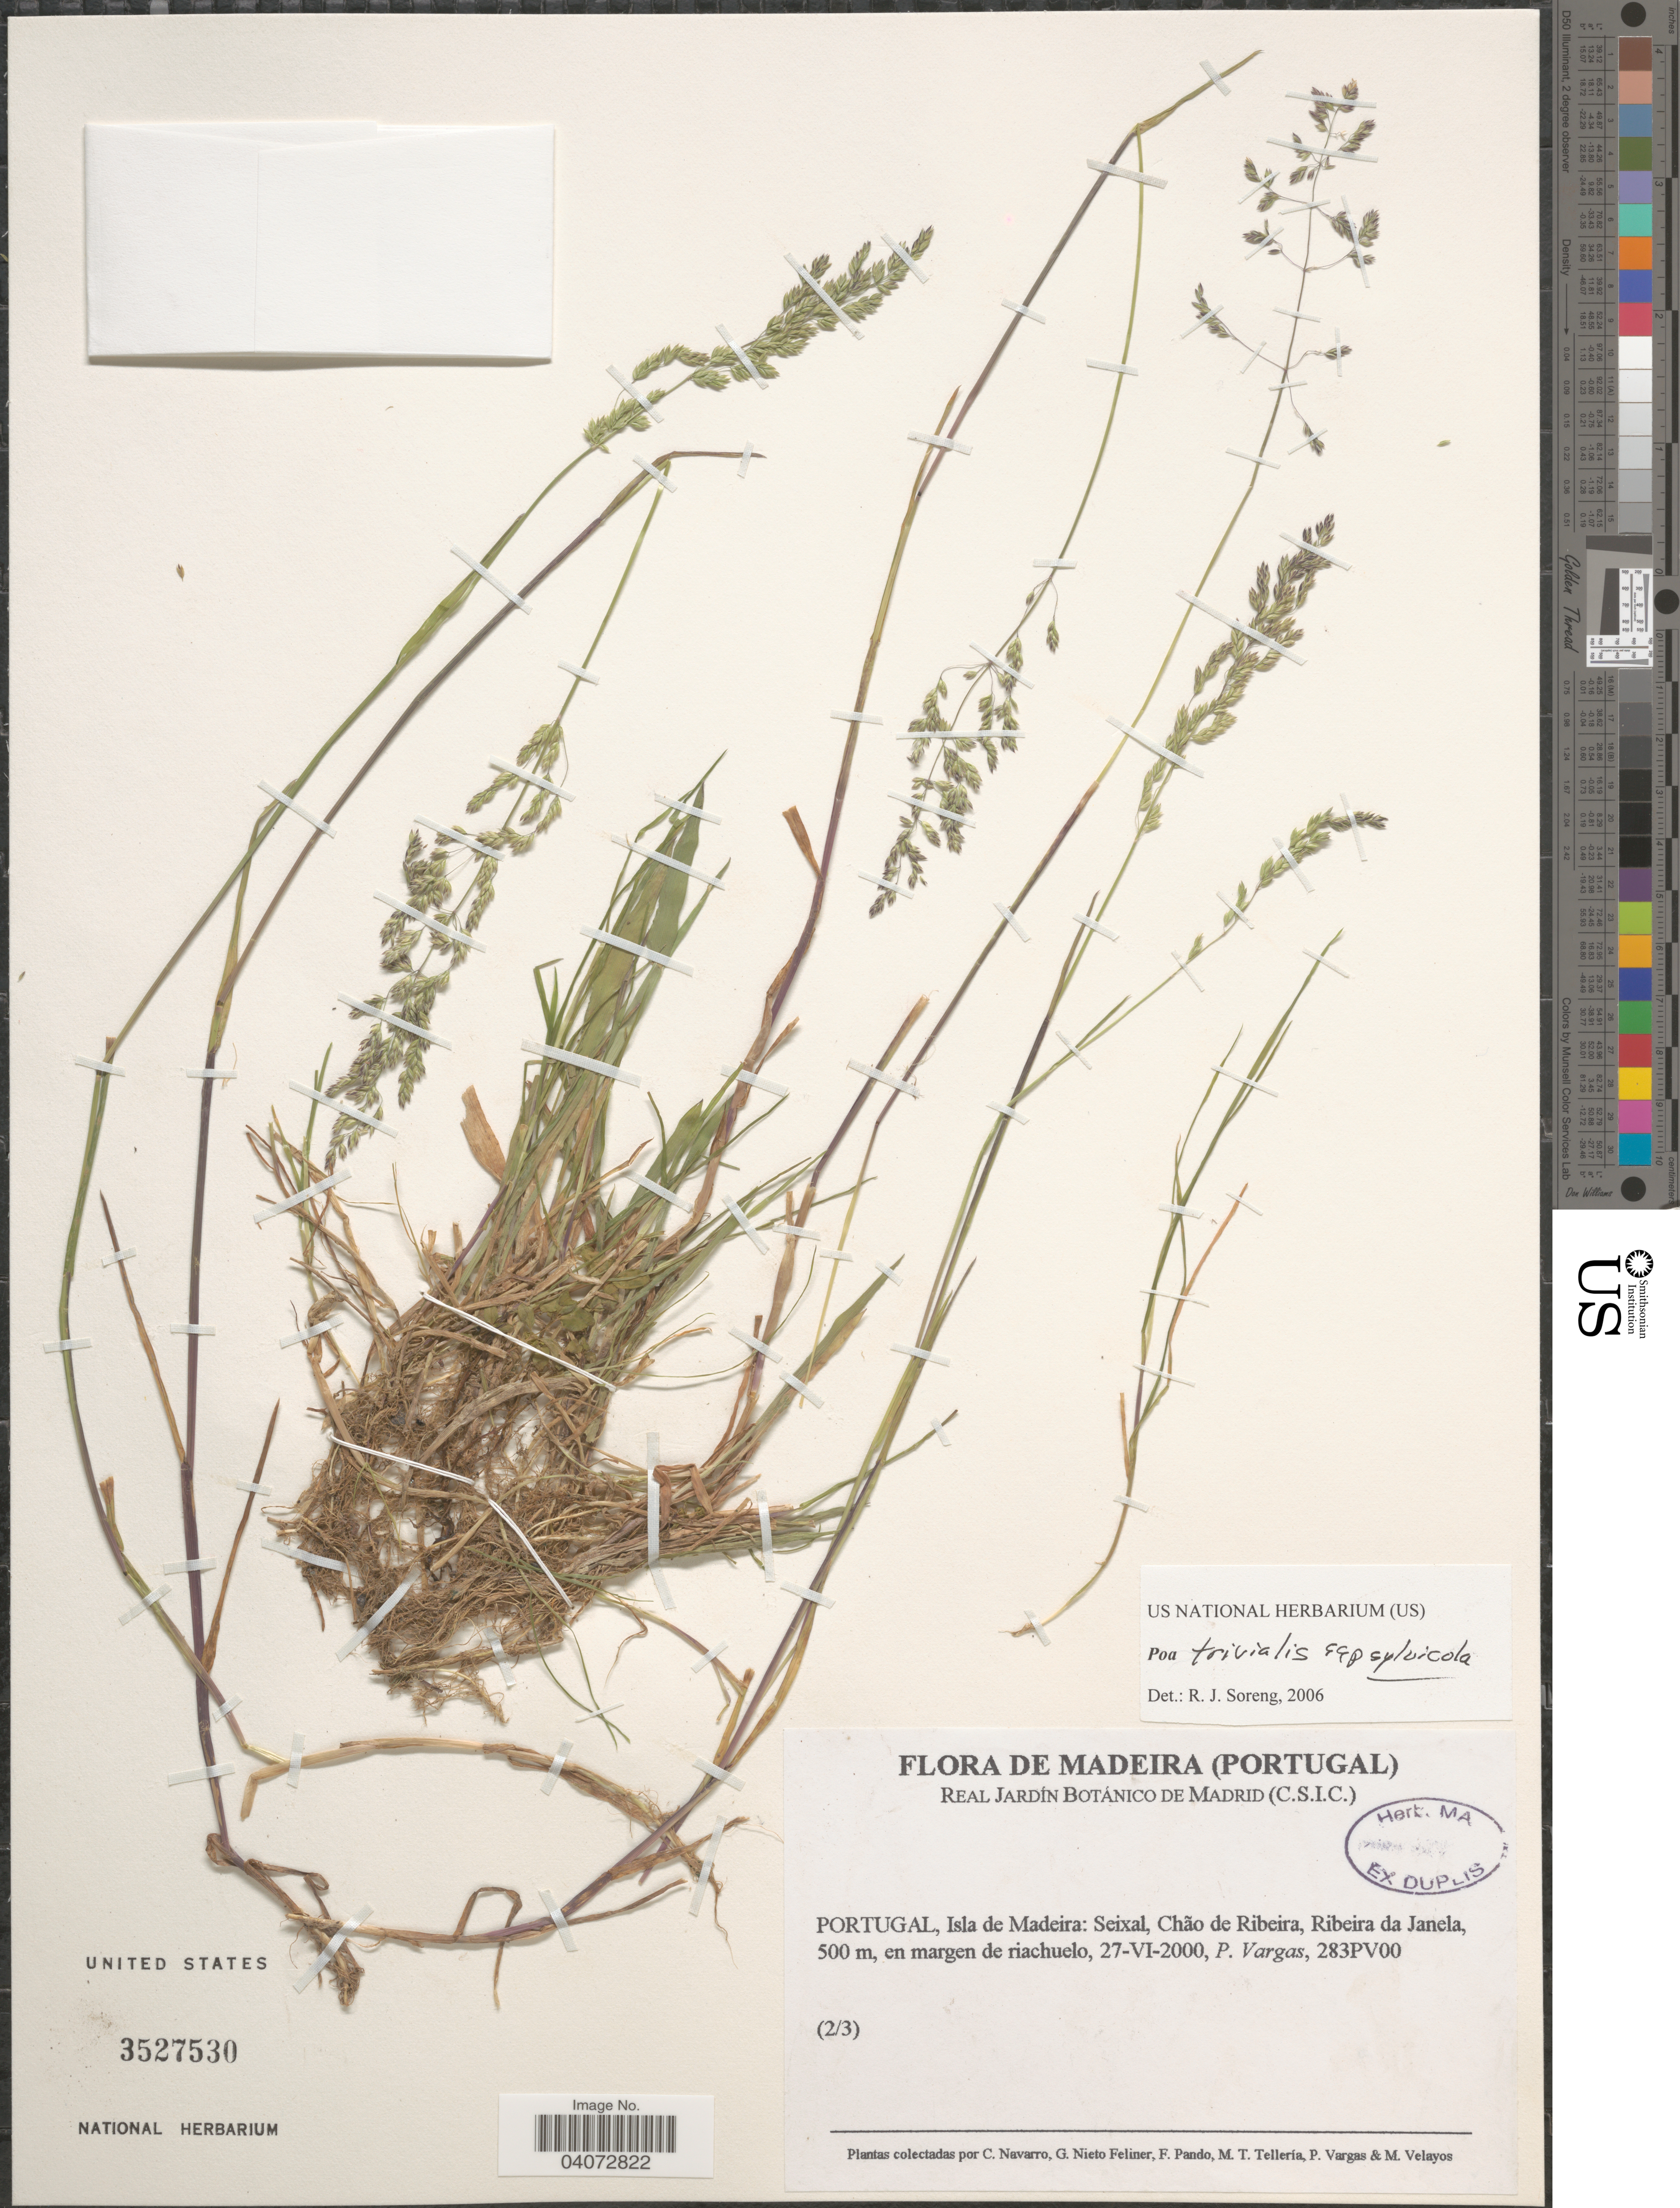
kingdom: Plantae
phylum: Tracheophyta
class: Liliopsida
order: Poales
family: Poaceae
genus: Poa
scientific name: Poa trivialis subsp. sylvicola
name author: (Gussone) H. Lindb.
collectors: P. Vargas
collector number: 283PV00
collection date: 2000-06-27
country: Portugal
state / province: Madeira (Aut. Reg.)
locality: Madeira. Isla de Madeira: Seixal, Chão de Ribeira, Ribeira da Janela.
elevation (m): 500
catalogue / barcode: US 3527530